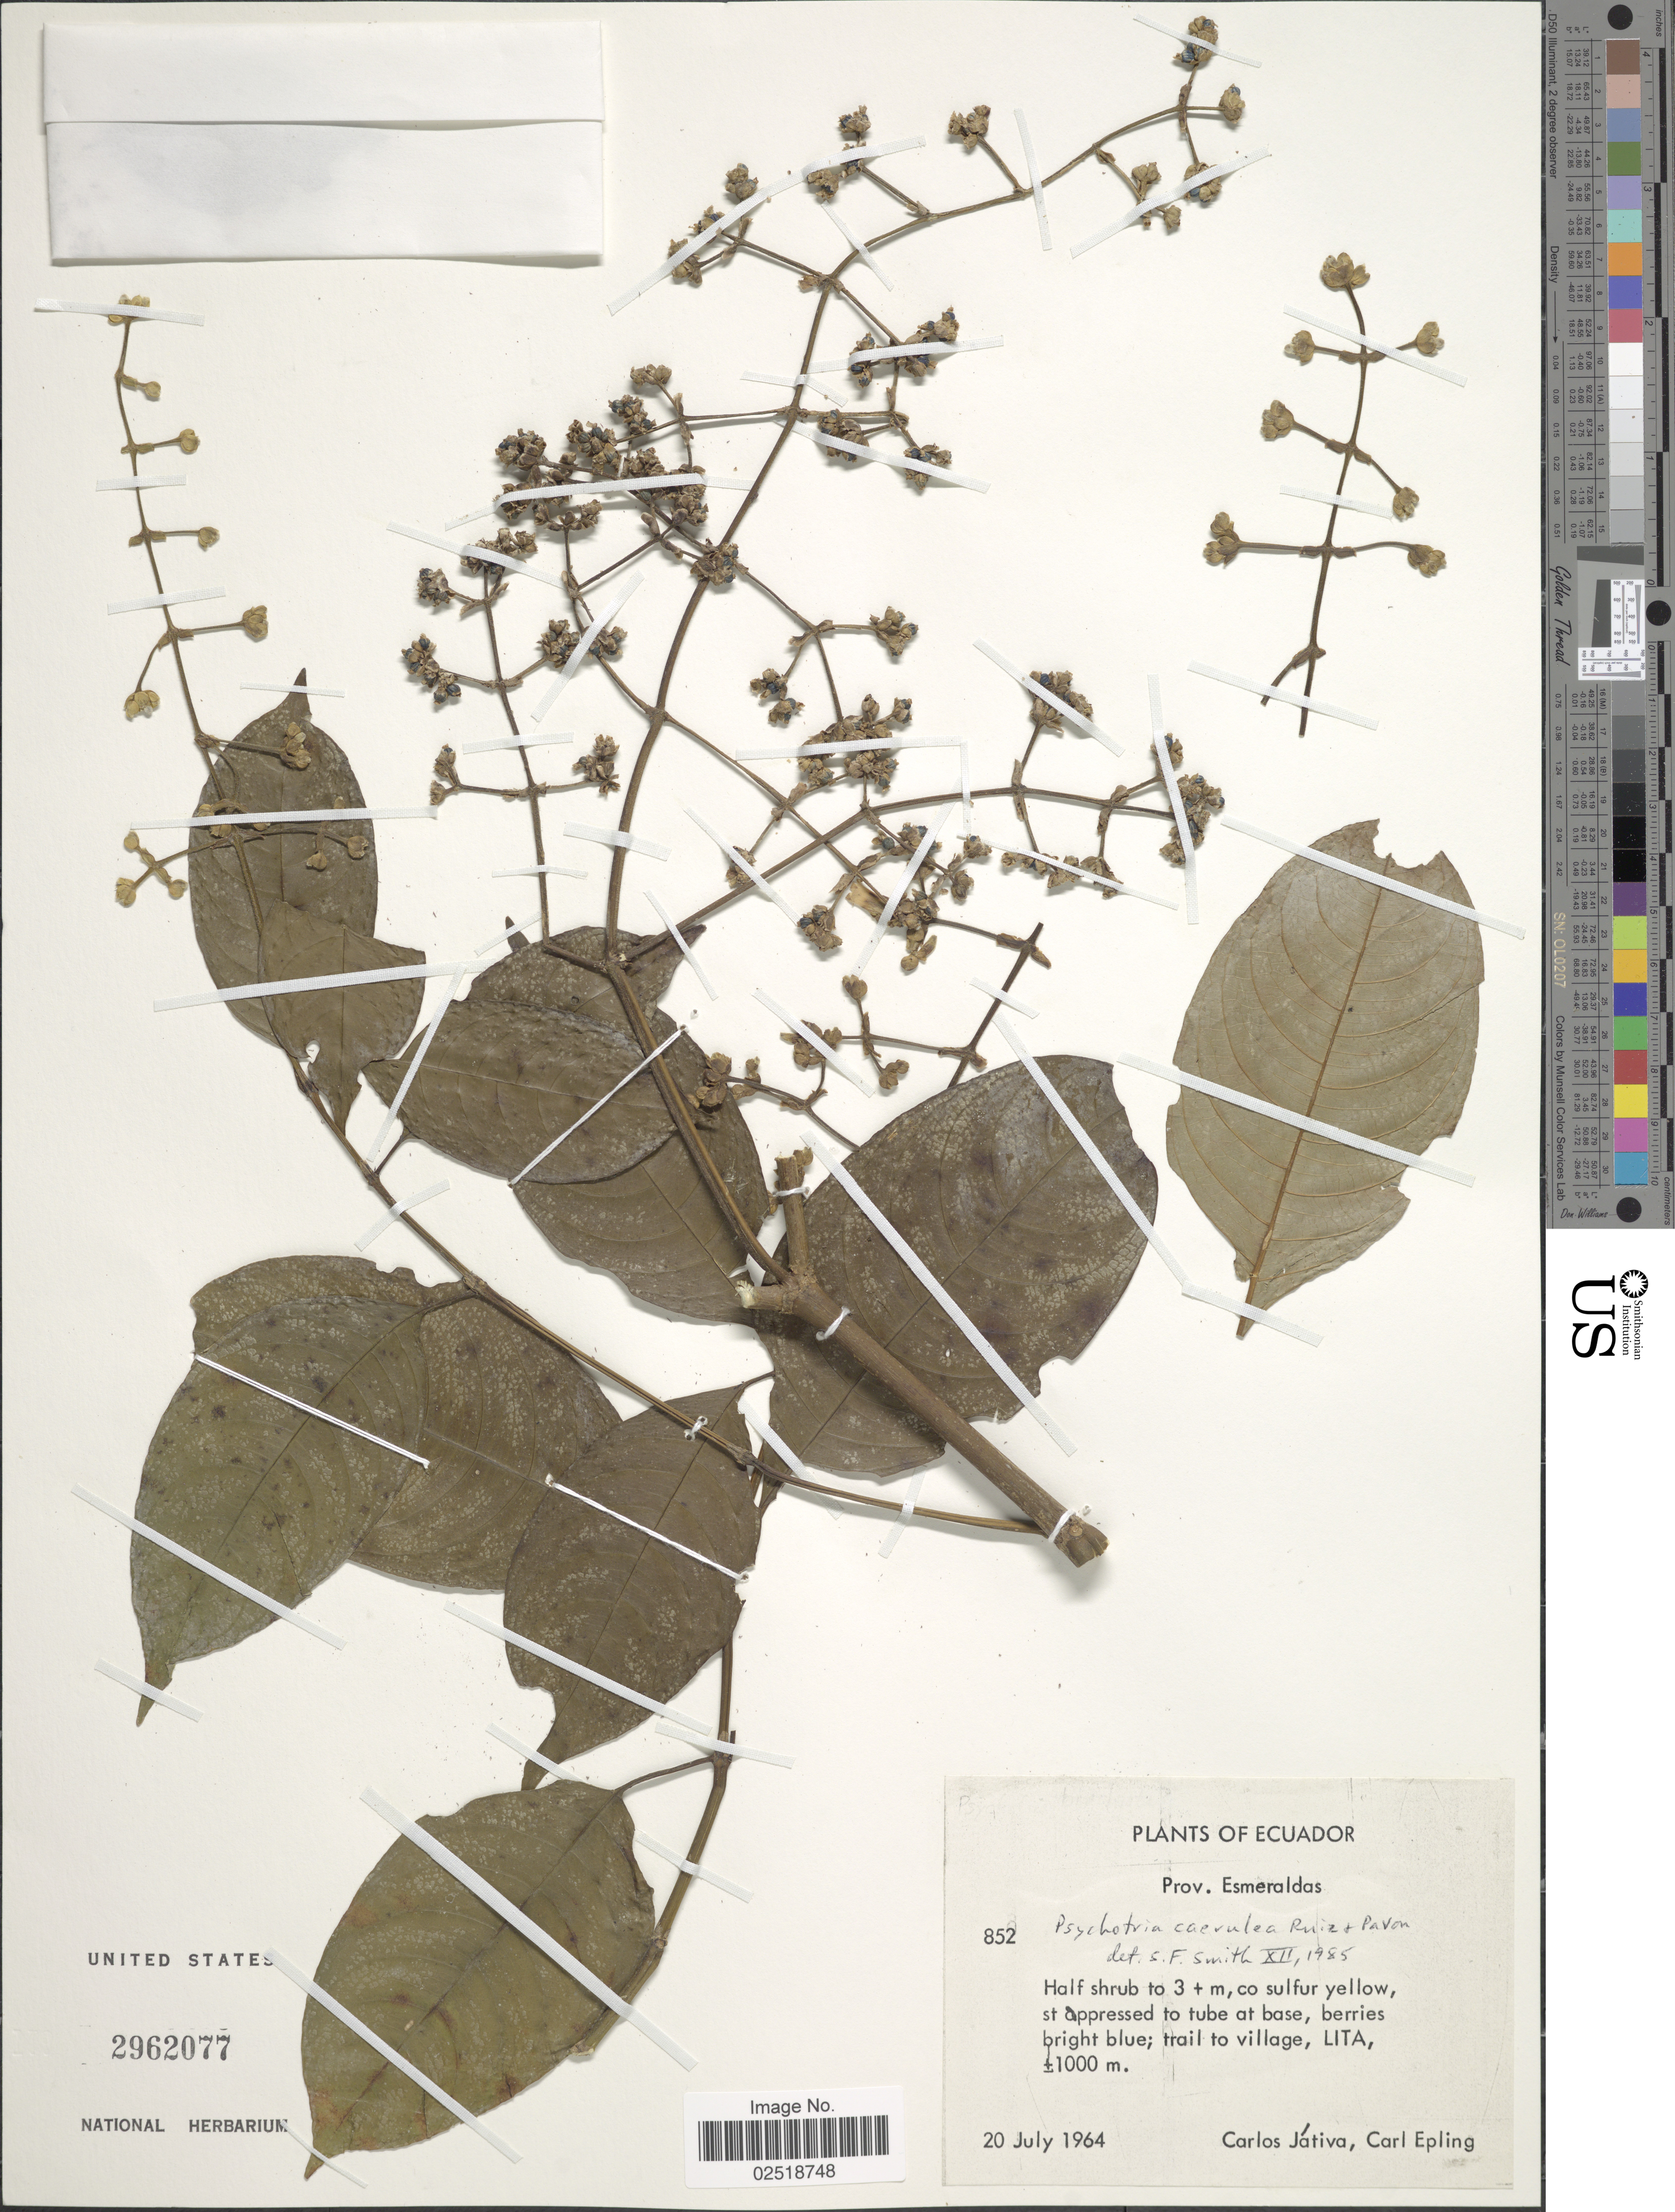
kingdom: Plantae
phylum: Tracheophyta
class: Magnoliopsida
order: Gentianales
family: Rubiaceae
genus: Psychotria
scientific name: Psychotria caerulea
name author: Ruiz & Pav.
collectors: C. D. Játiva & C. C. Epling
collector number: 852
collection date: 1964-07-20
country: Ecuador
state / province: Esmeraldas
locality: Trail to village, LITA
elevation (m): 1000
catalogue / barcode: US 2962077